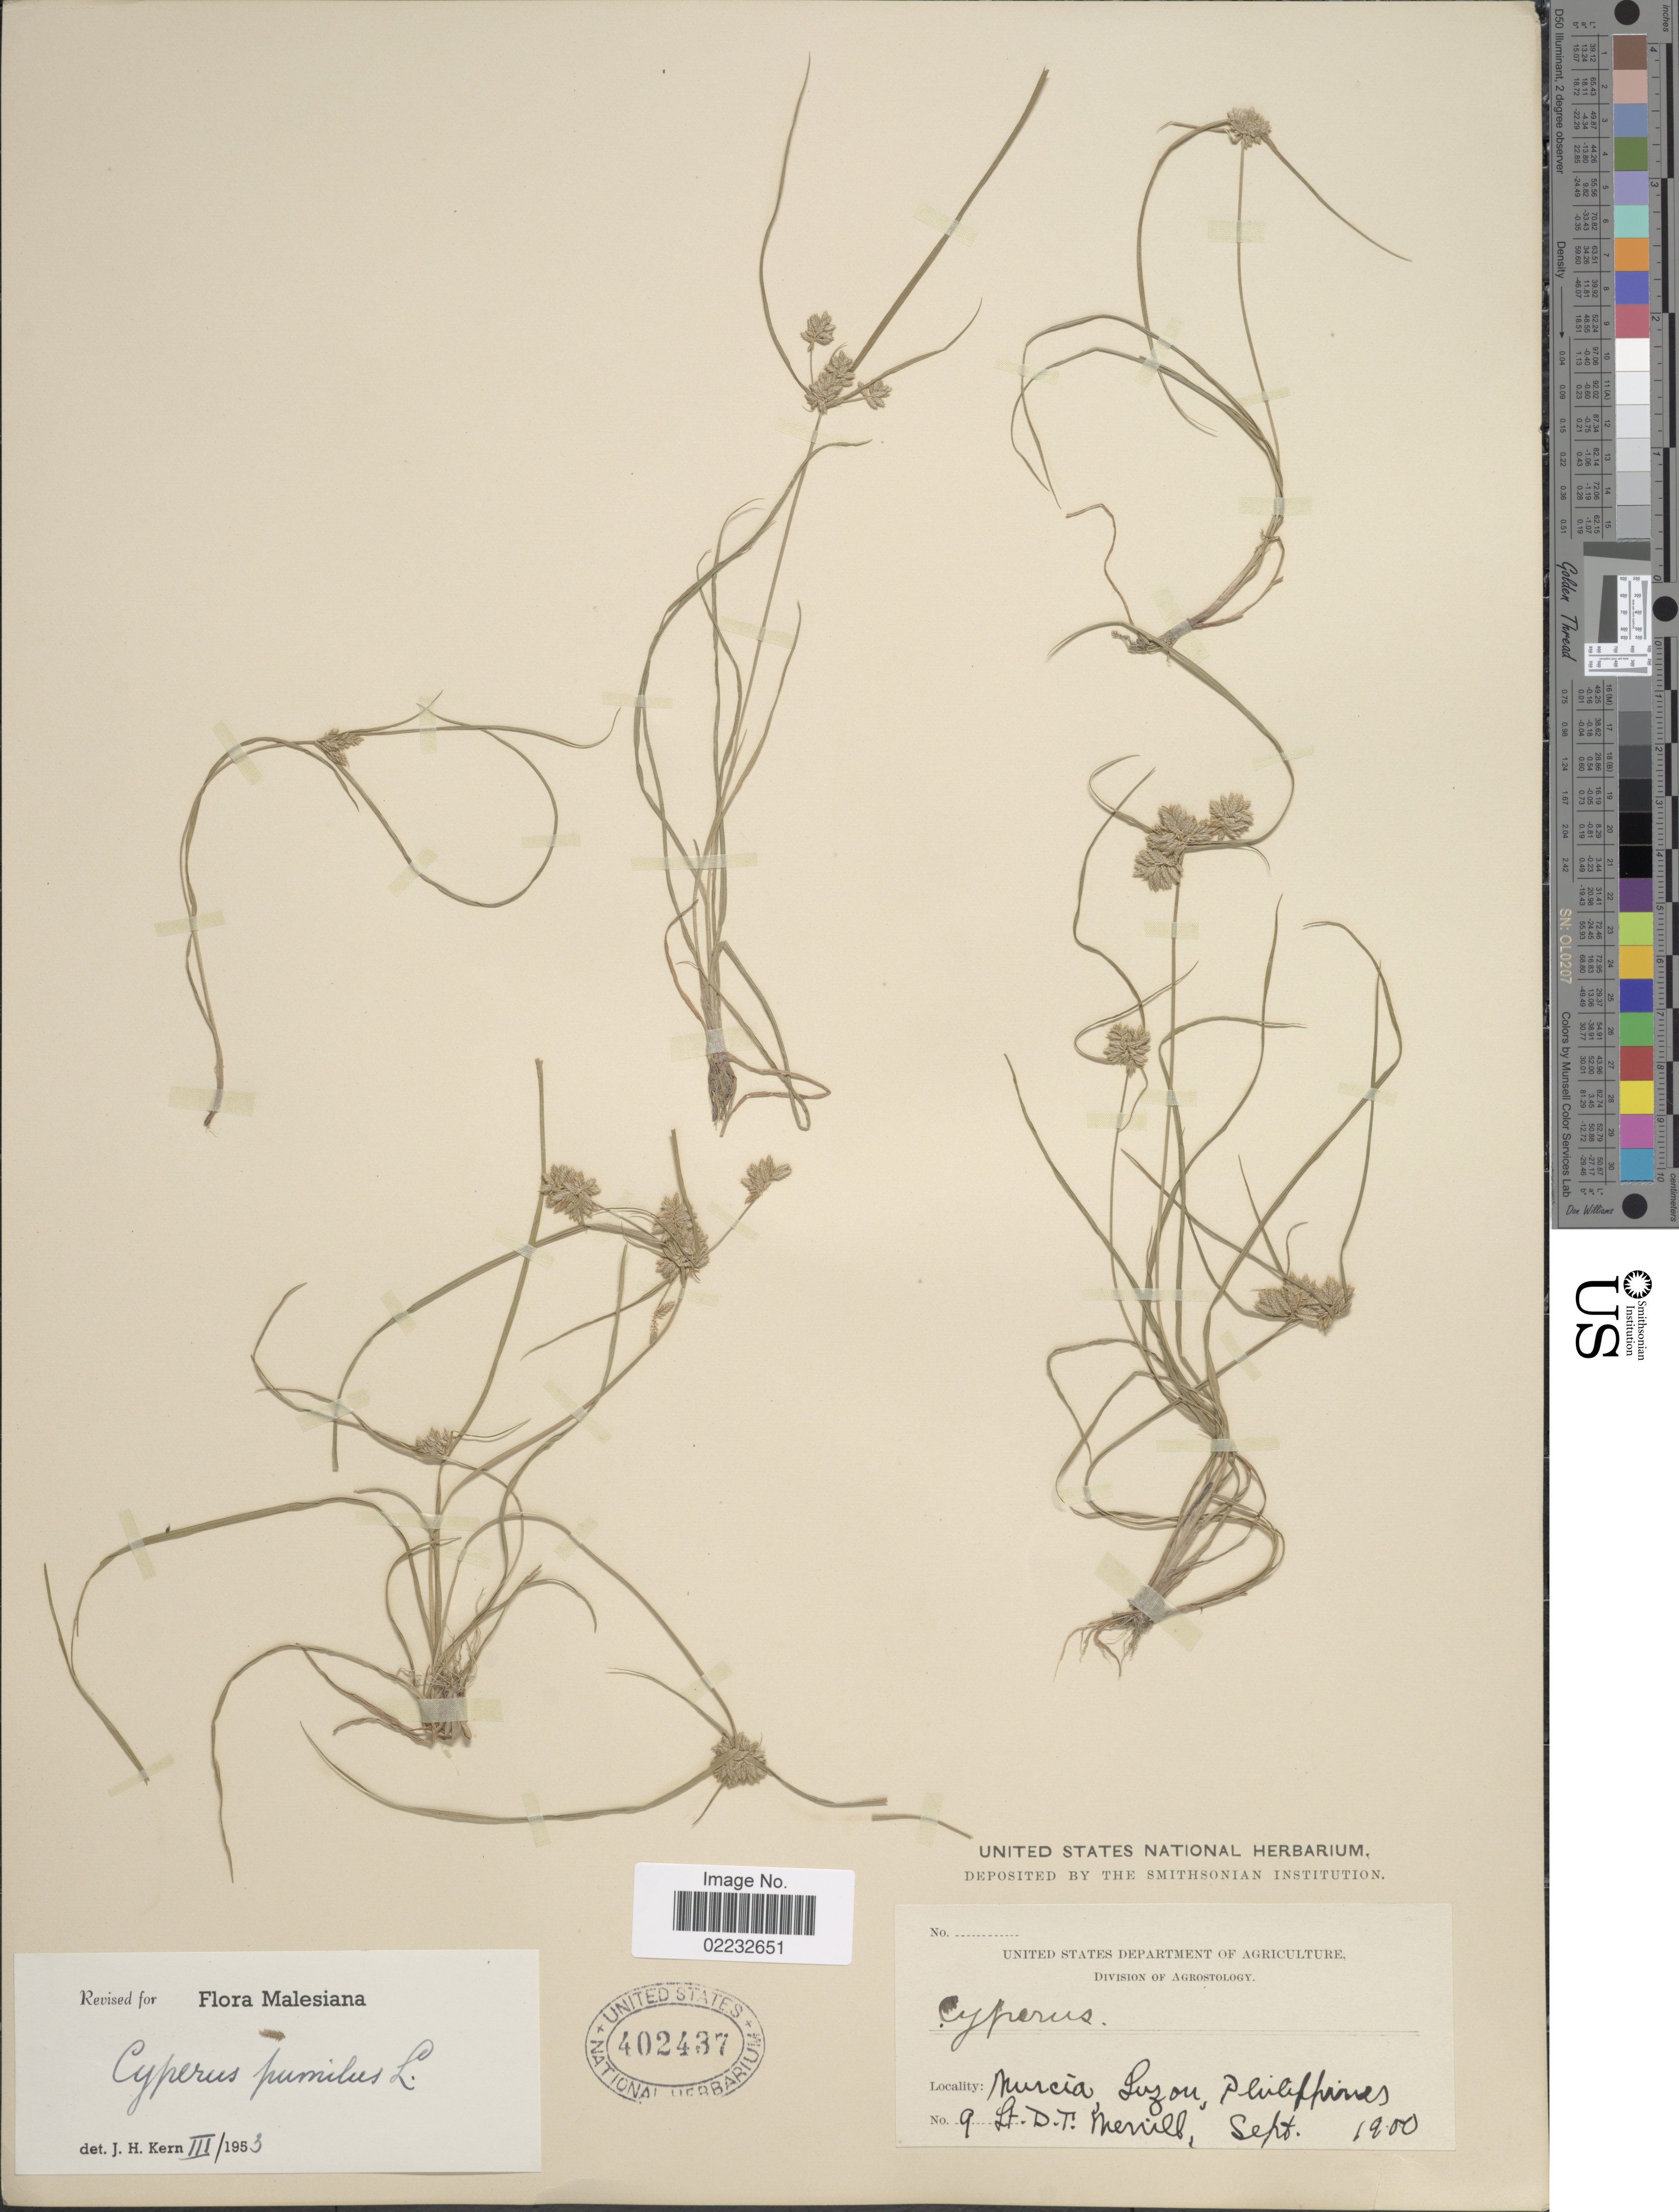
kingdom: Plantae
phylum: Tracheophyta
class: Liliopsida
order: Poales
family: Cyperaceae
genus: Cyperus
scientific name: Cyperus pumilus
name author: L.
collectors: D. Merrill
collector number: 9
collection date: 1900-09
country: Philippines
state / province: Western Visayas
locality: Murcia Luzon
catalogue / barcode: US 402437